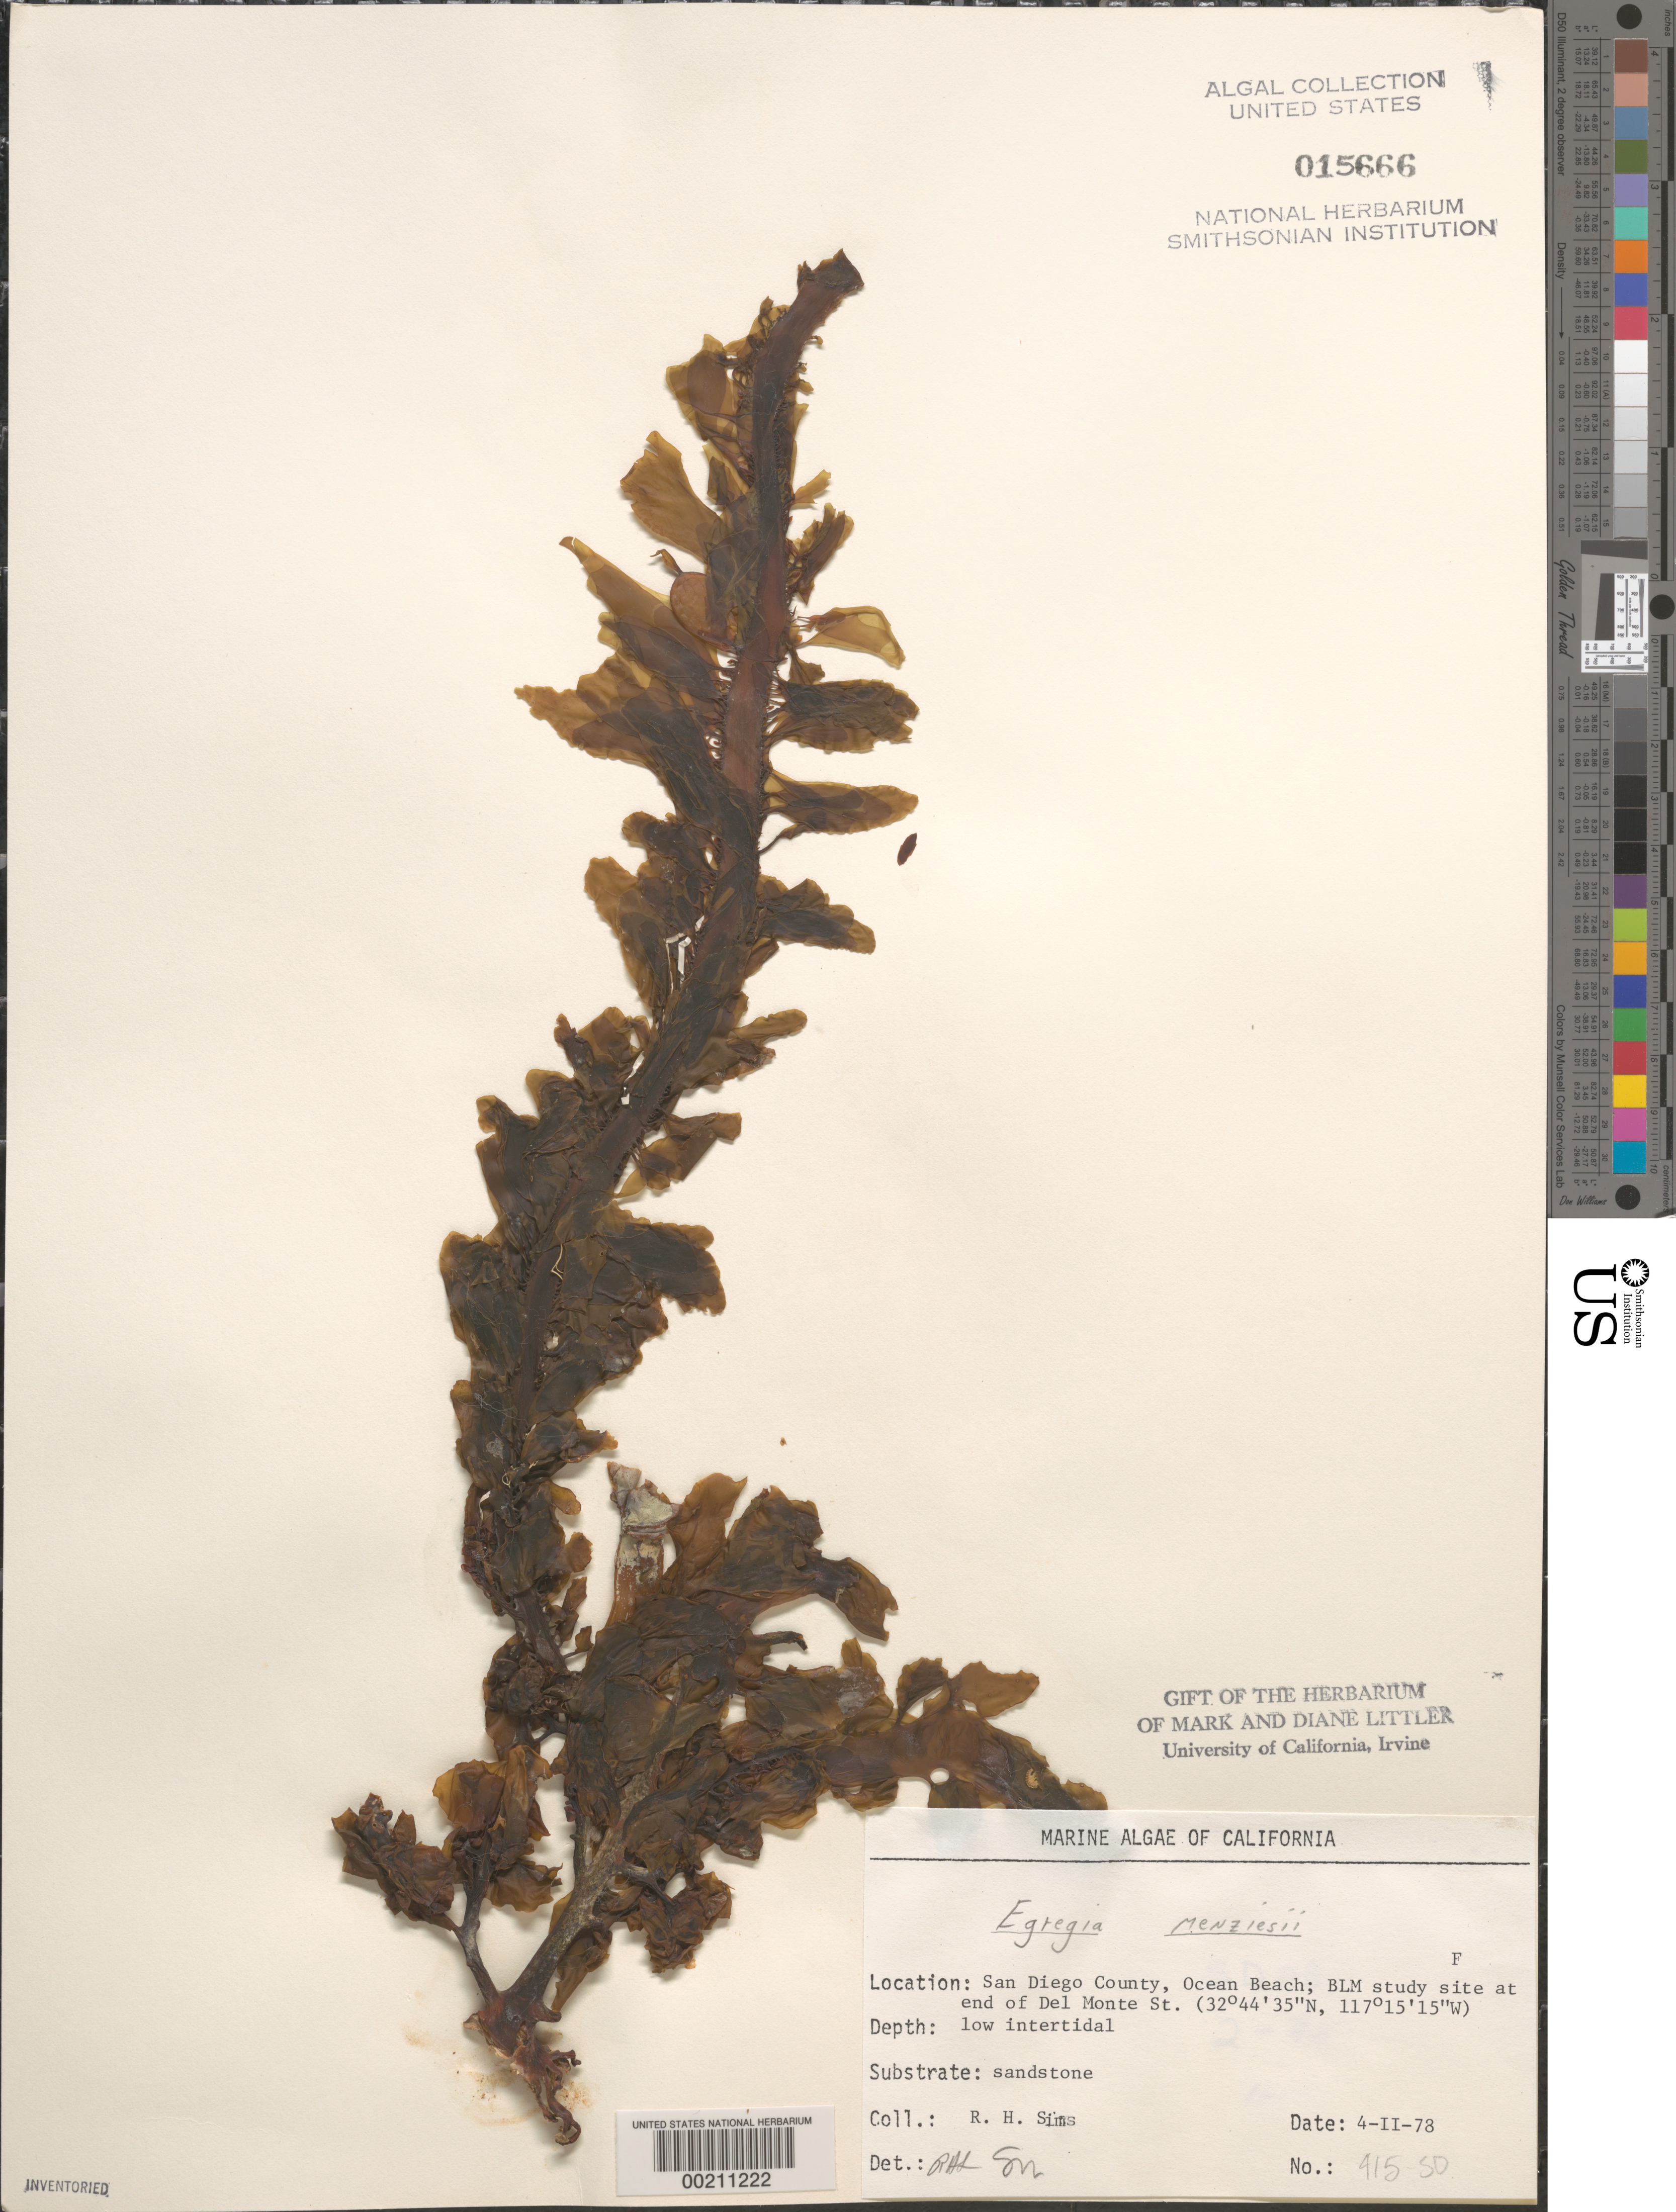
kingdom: Chromista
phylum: Ochrophyta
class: Phaeophyceae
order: Laminariales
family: Lessoniaceae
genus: Egregia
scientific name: Egregia menziesii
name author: (Turner) Aresch.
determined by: Sims, Robert H.; Murray, S. N.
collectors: R. H. Sims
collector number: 415-sd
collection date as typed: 04 Feb 1978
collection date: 1978-02-04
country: United States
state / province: California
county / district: San Diego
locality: Ocean Beach, end of Del Monte Street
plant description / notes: BLM-SOCALBIGHT Rocky Intertidal Survey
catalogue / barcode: US 15666